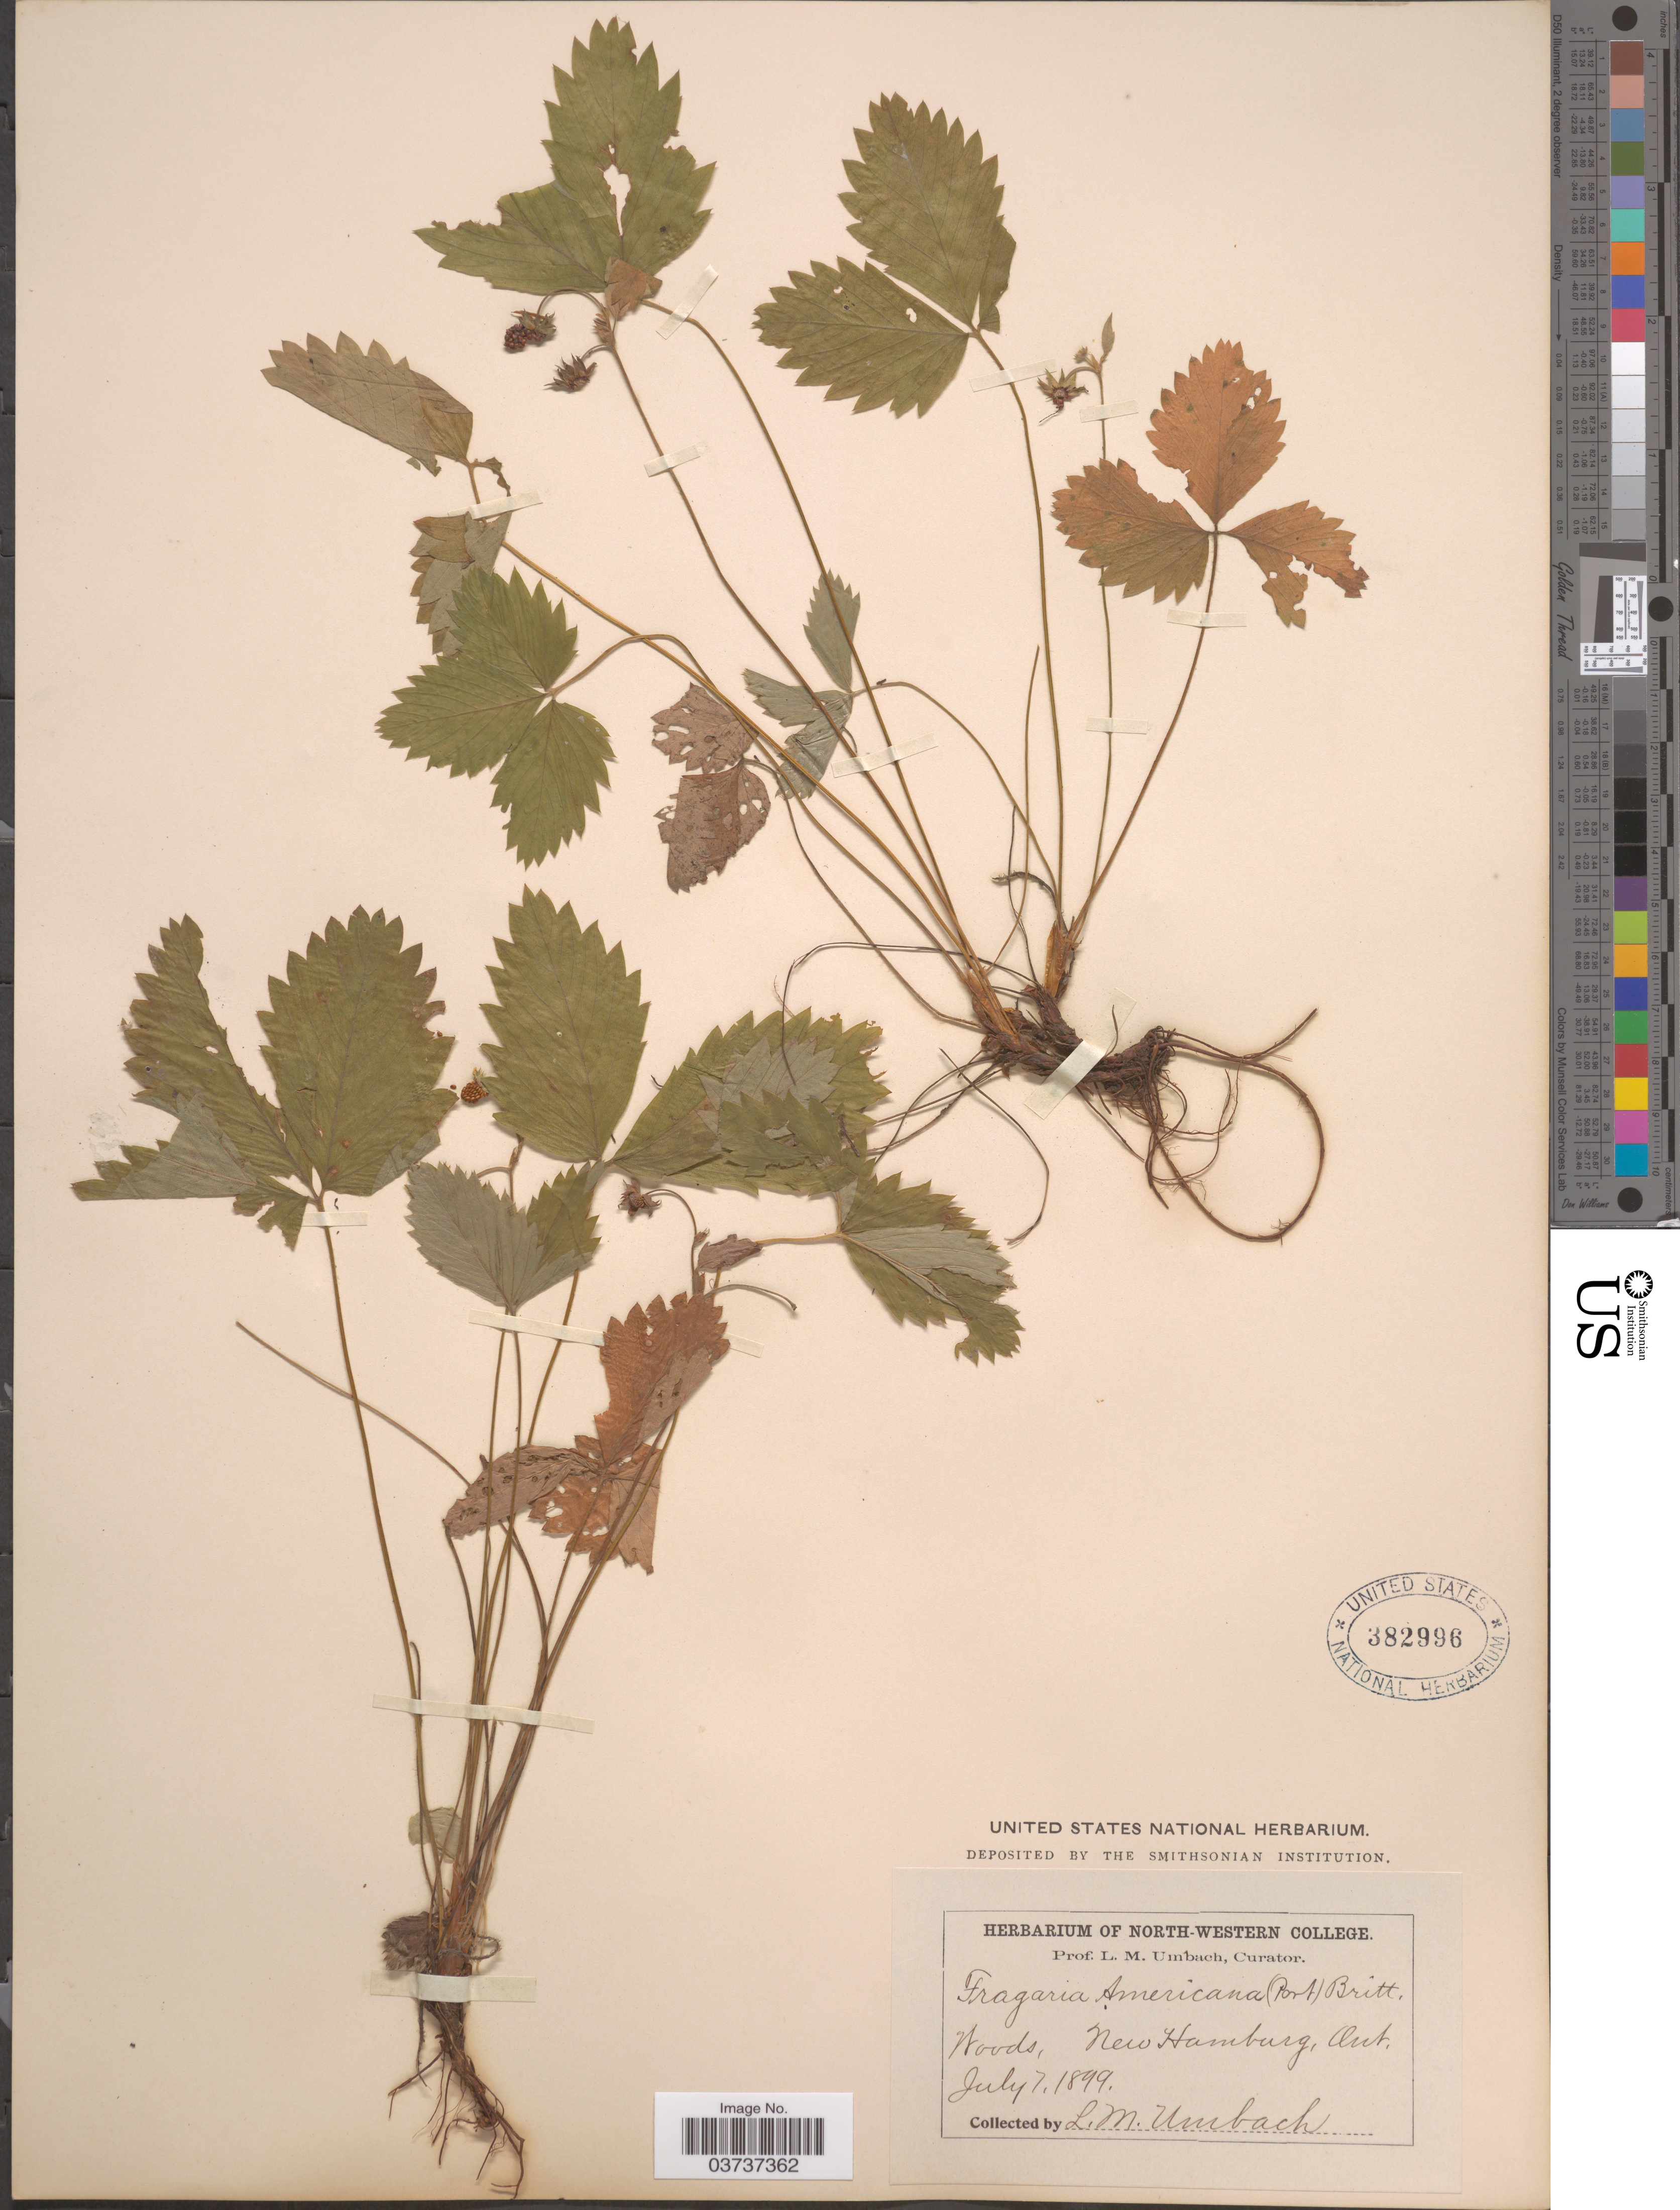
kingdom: Plantae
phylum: Tracheophyta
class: Magnoliopsida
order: Rosales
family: Rosaceae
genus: Fragaria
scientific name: Fragaria vesca subsp. americana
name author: (Porter) Staudt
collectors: L. M. Umbach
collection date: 1899-07-07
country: Canada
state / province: Ontario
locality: New Hamburg.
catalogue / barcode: US 382996